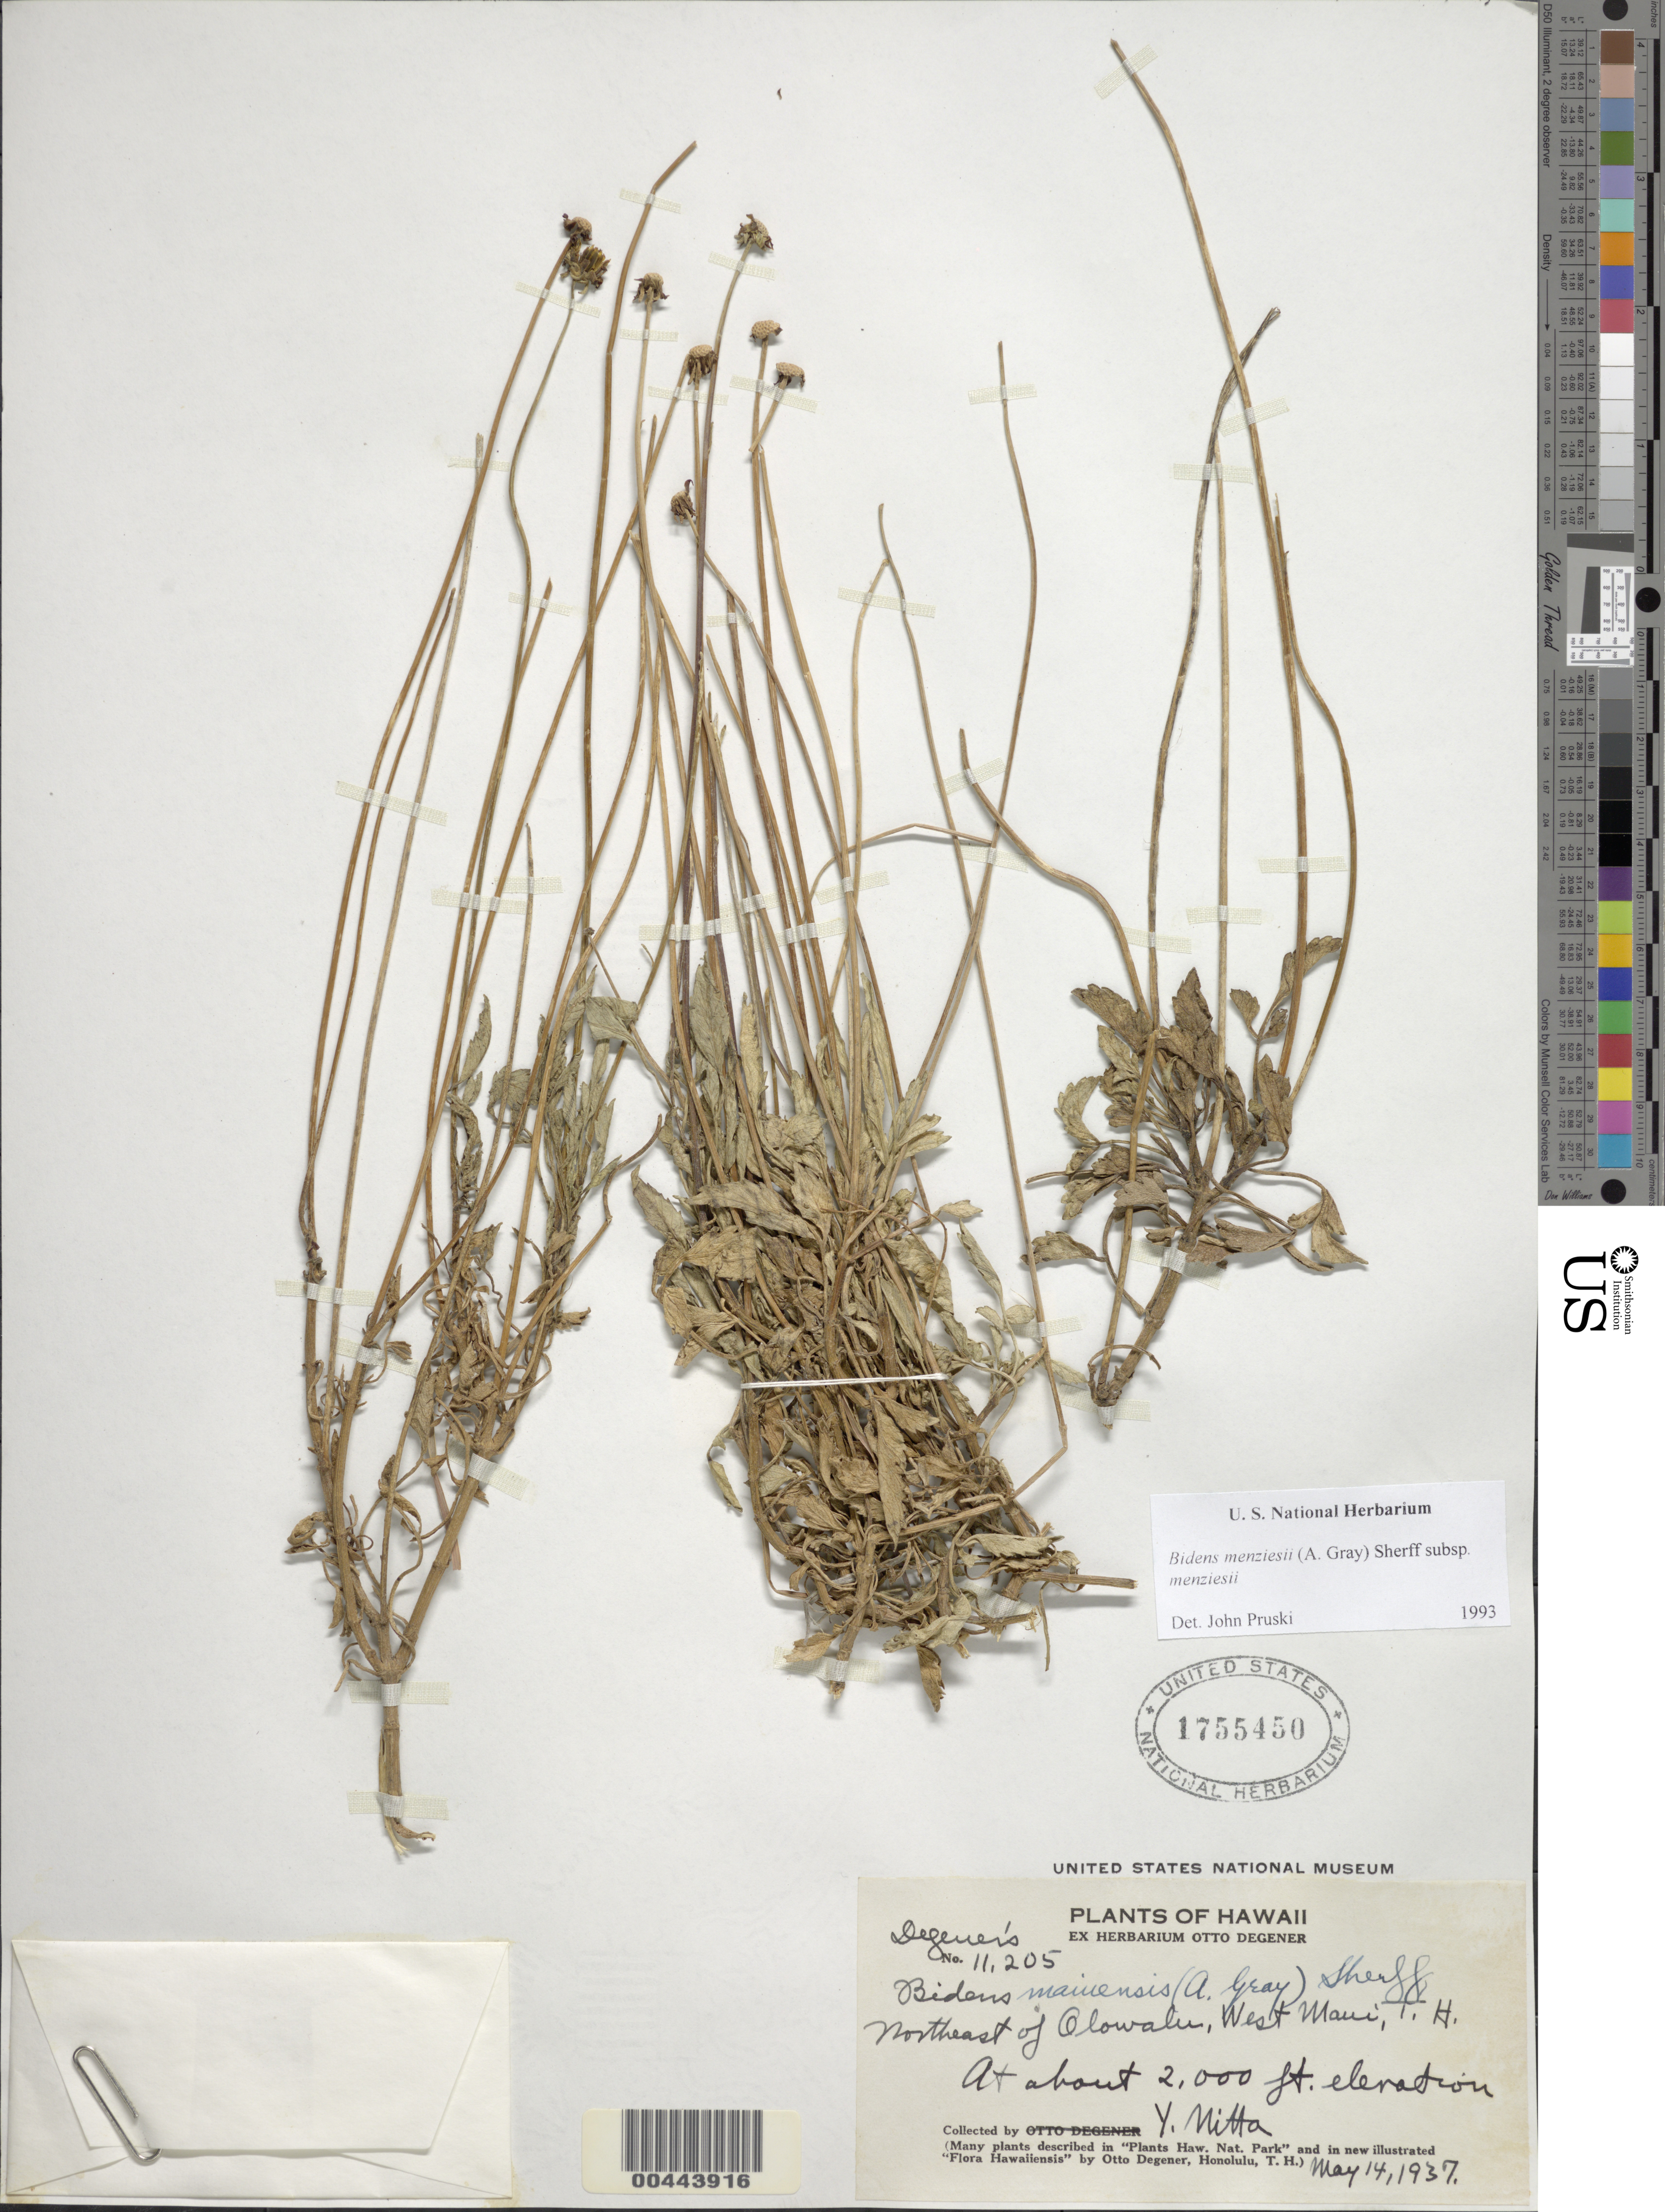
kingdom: Plantae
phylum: Tracheophyta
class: Magnoliopsida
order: Asterales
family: Asteraceae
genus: Bidens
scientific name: Bidens menziesii subsp. menziesii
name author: (A. Gray) Sherff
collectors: Y. Nitta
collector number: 11205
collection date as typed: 14 May 1937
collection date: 1937-05-14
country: United States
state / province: Hawaii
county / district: Maui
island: Maui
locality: NE of Olowalu, West Maui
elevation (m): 610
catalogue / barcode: US 1755450